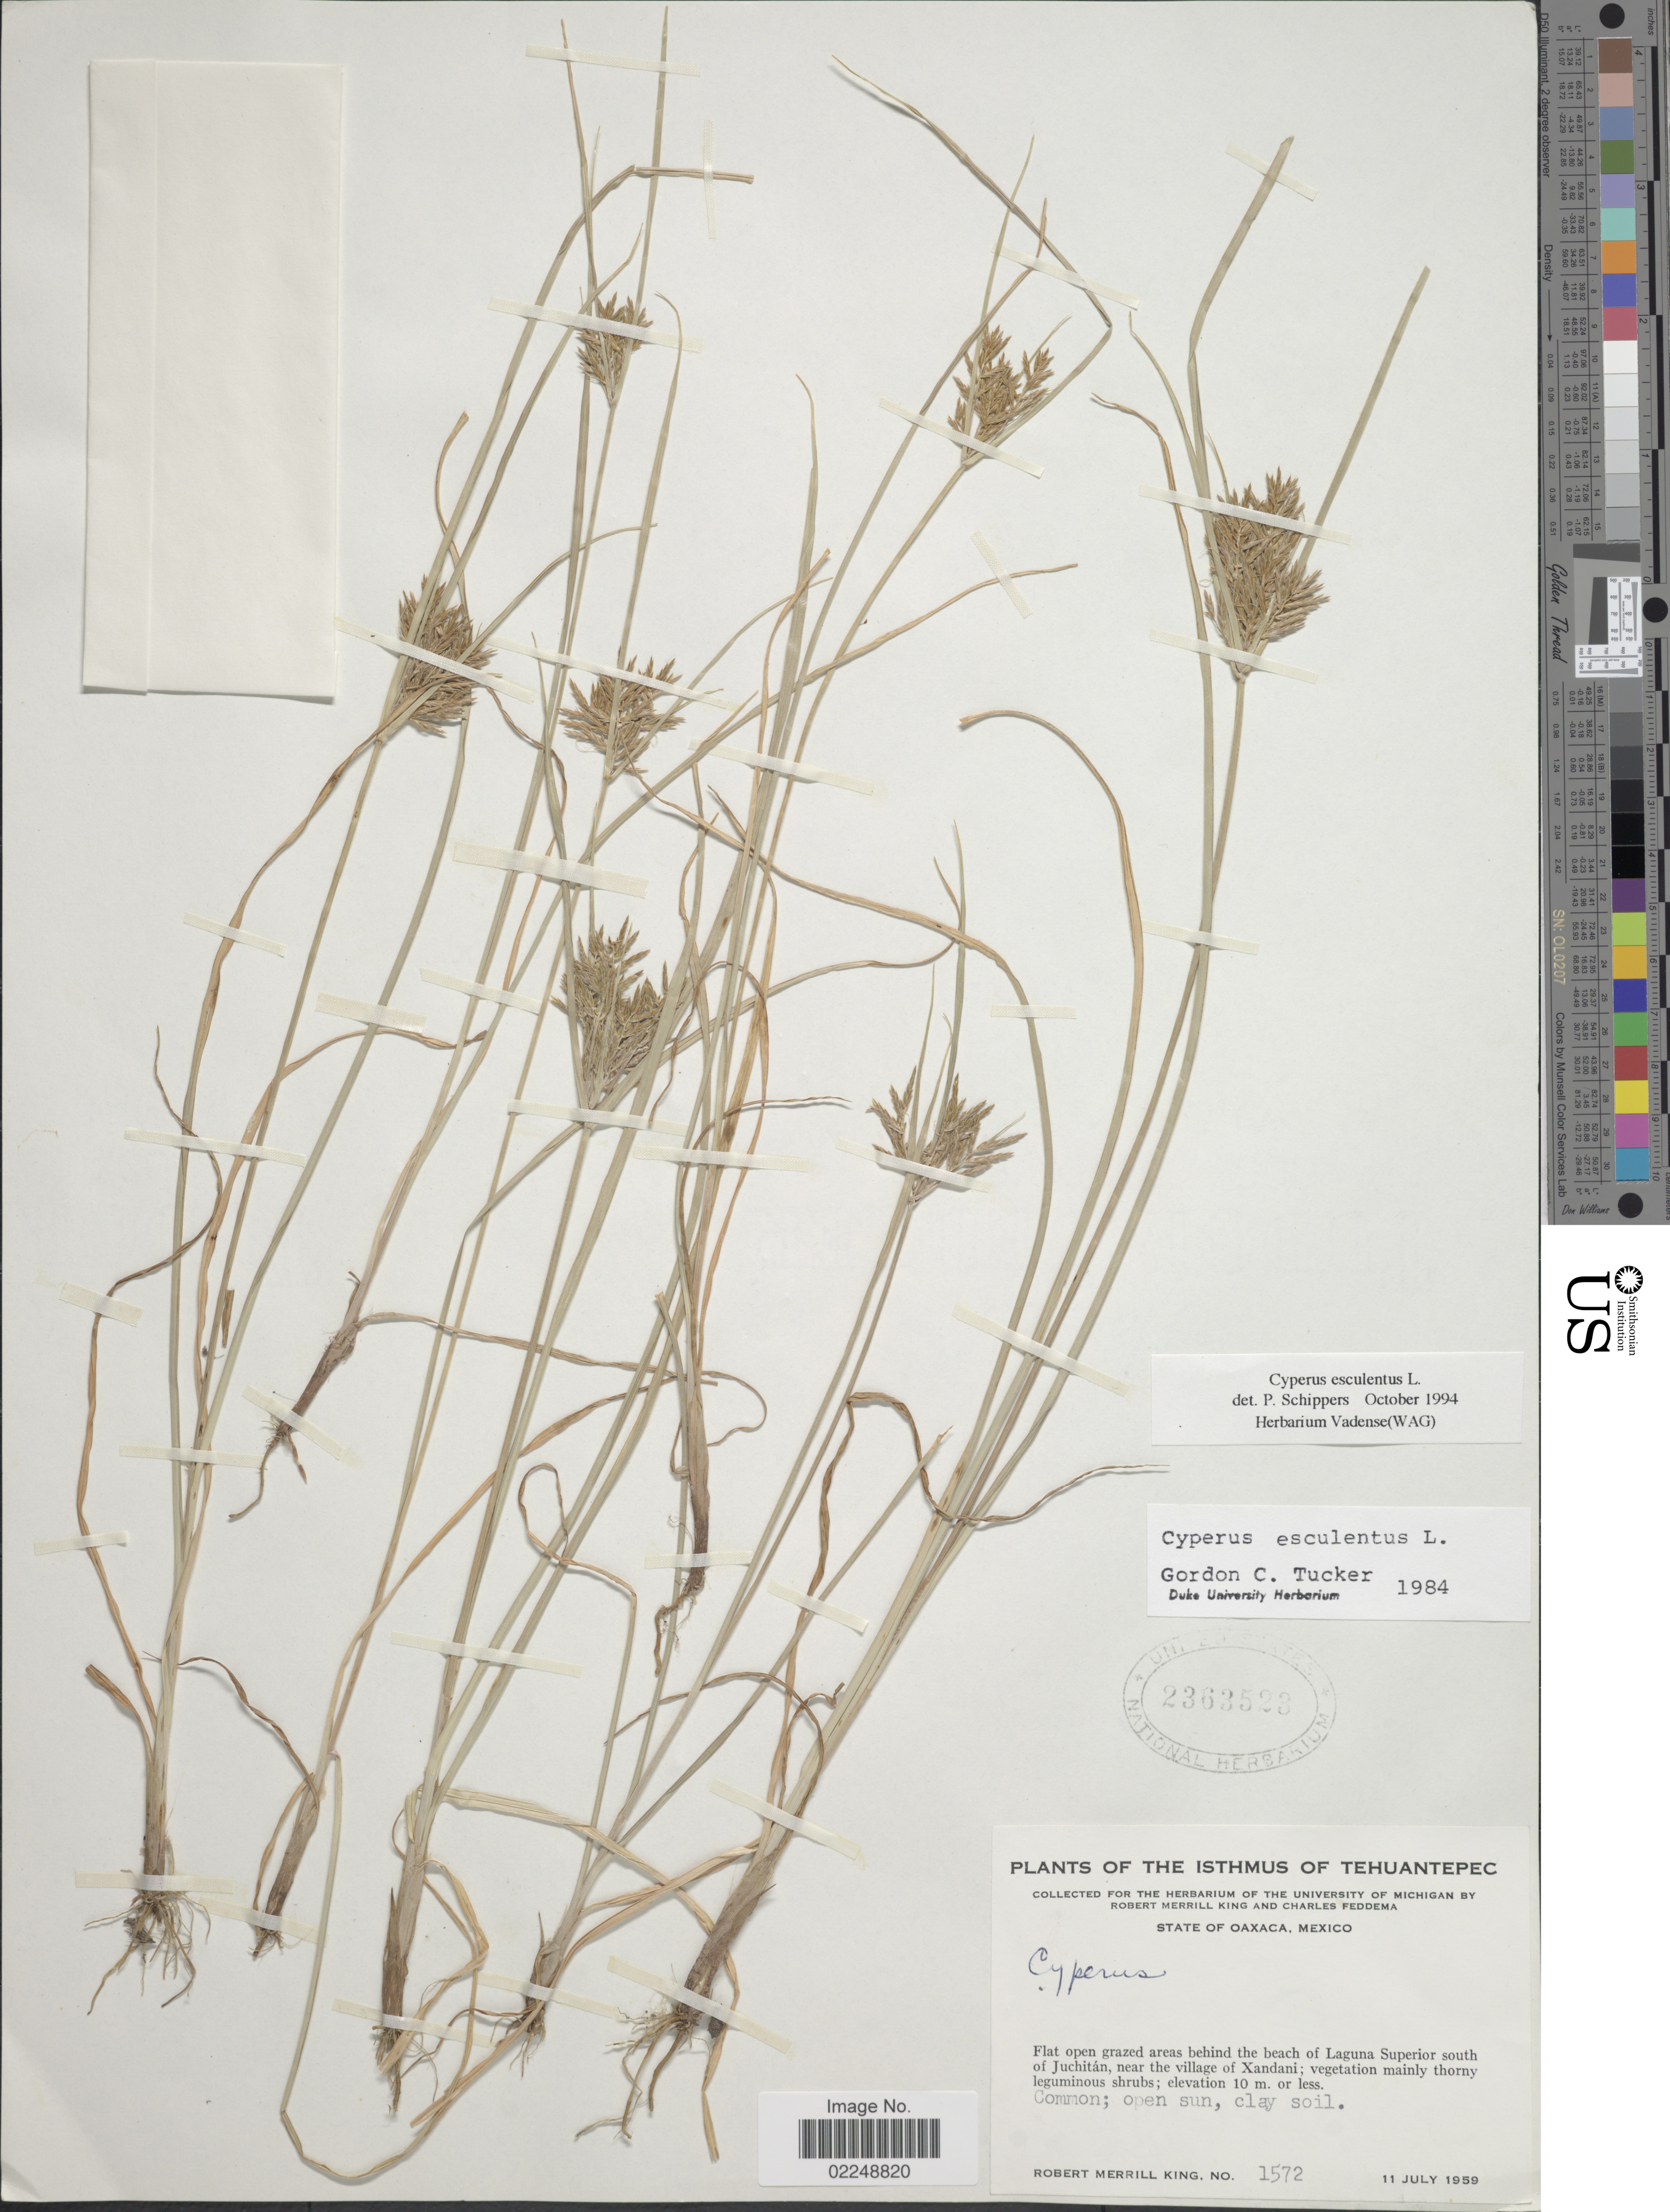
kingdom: Plantae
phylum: Tracheophyta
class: Liliopsida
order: Poales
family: Cyperaceae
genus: Cyperus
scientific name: Cyperus esculentus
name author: L.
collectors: R. M. King & C. Feddema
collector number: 1572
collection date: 1959-07-11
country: Mexico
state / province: Oaxaca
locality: Laguna Superior south of Juchitan, near the village of Xandani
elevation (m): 10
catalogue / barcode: US 2363523